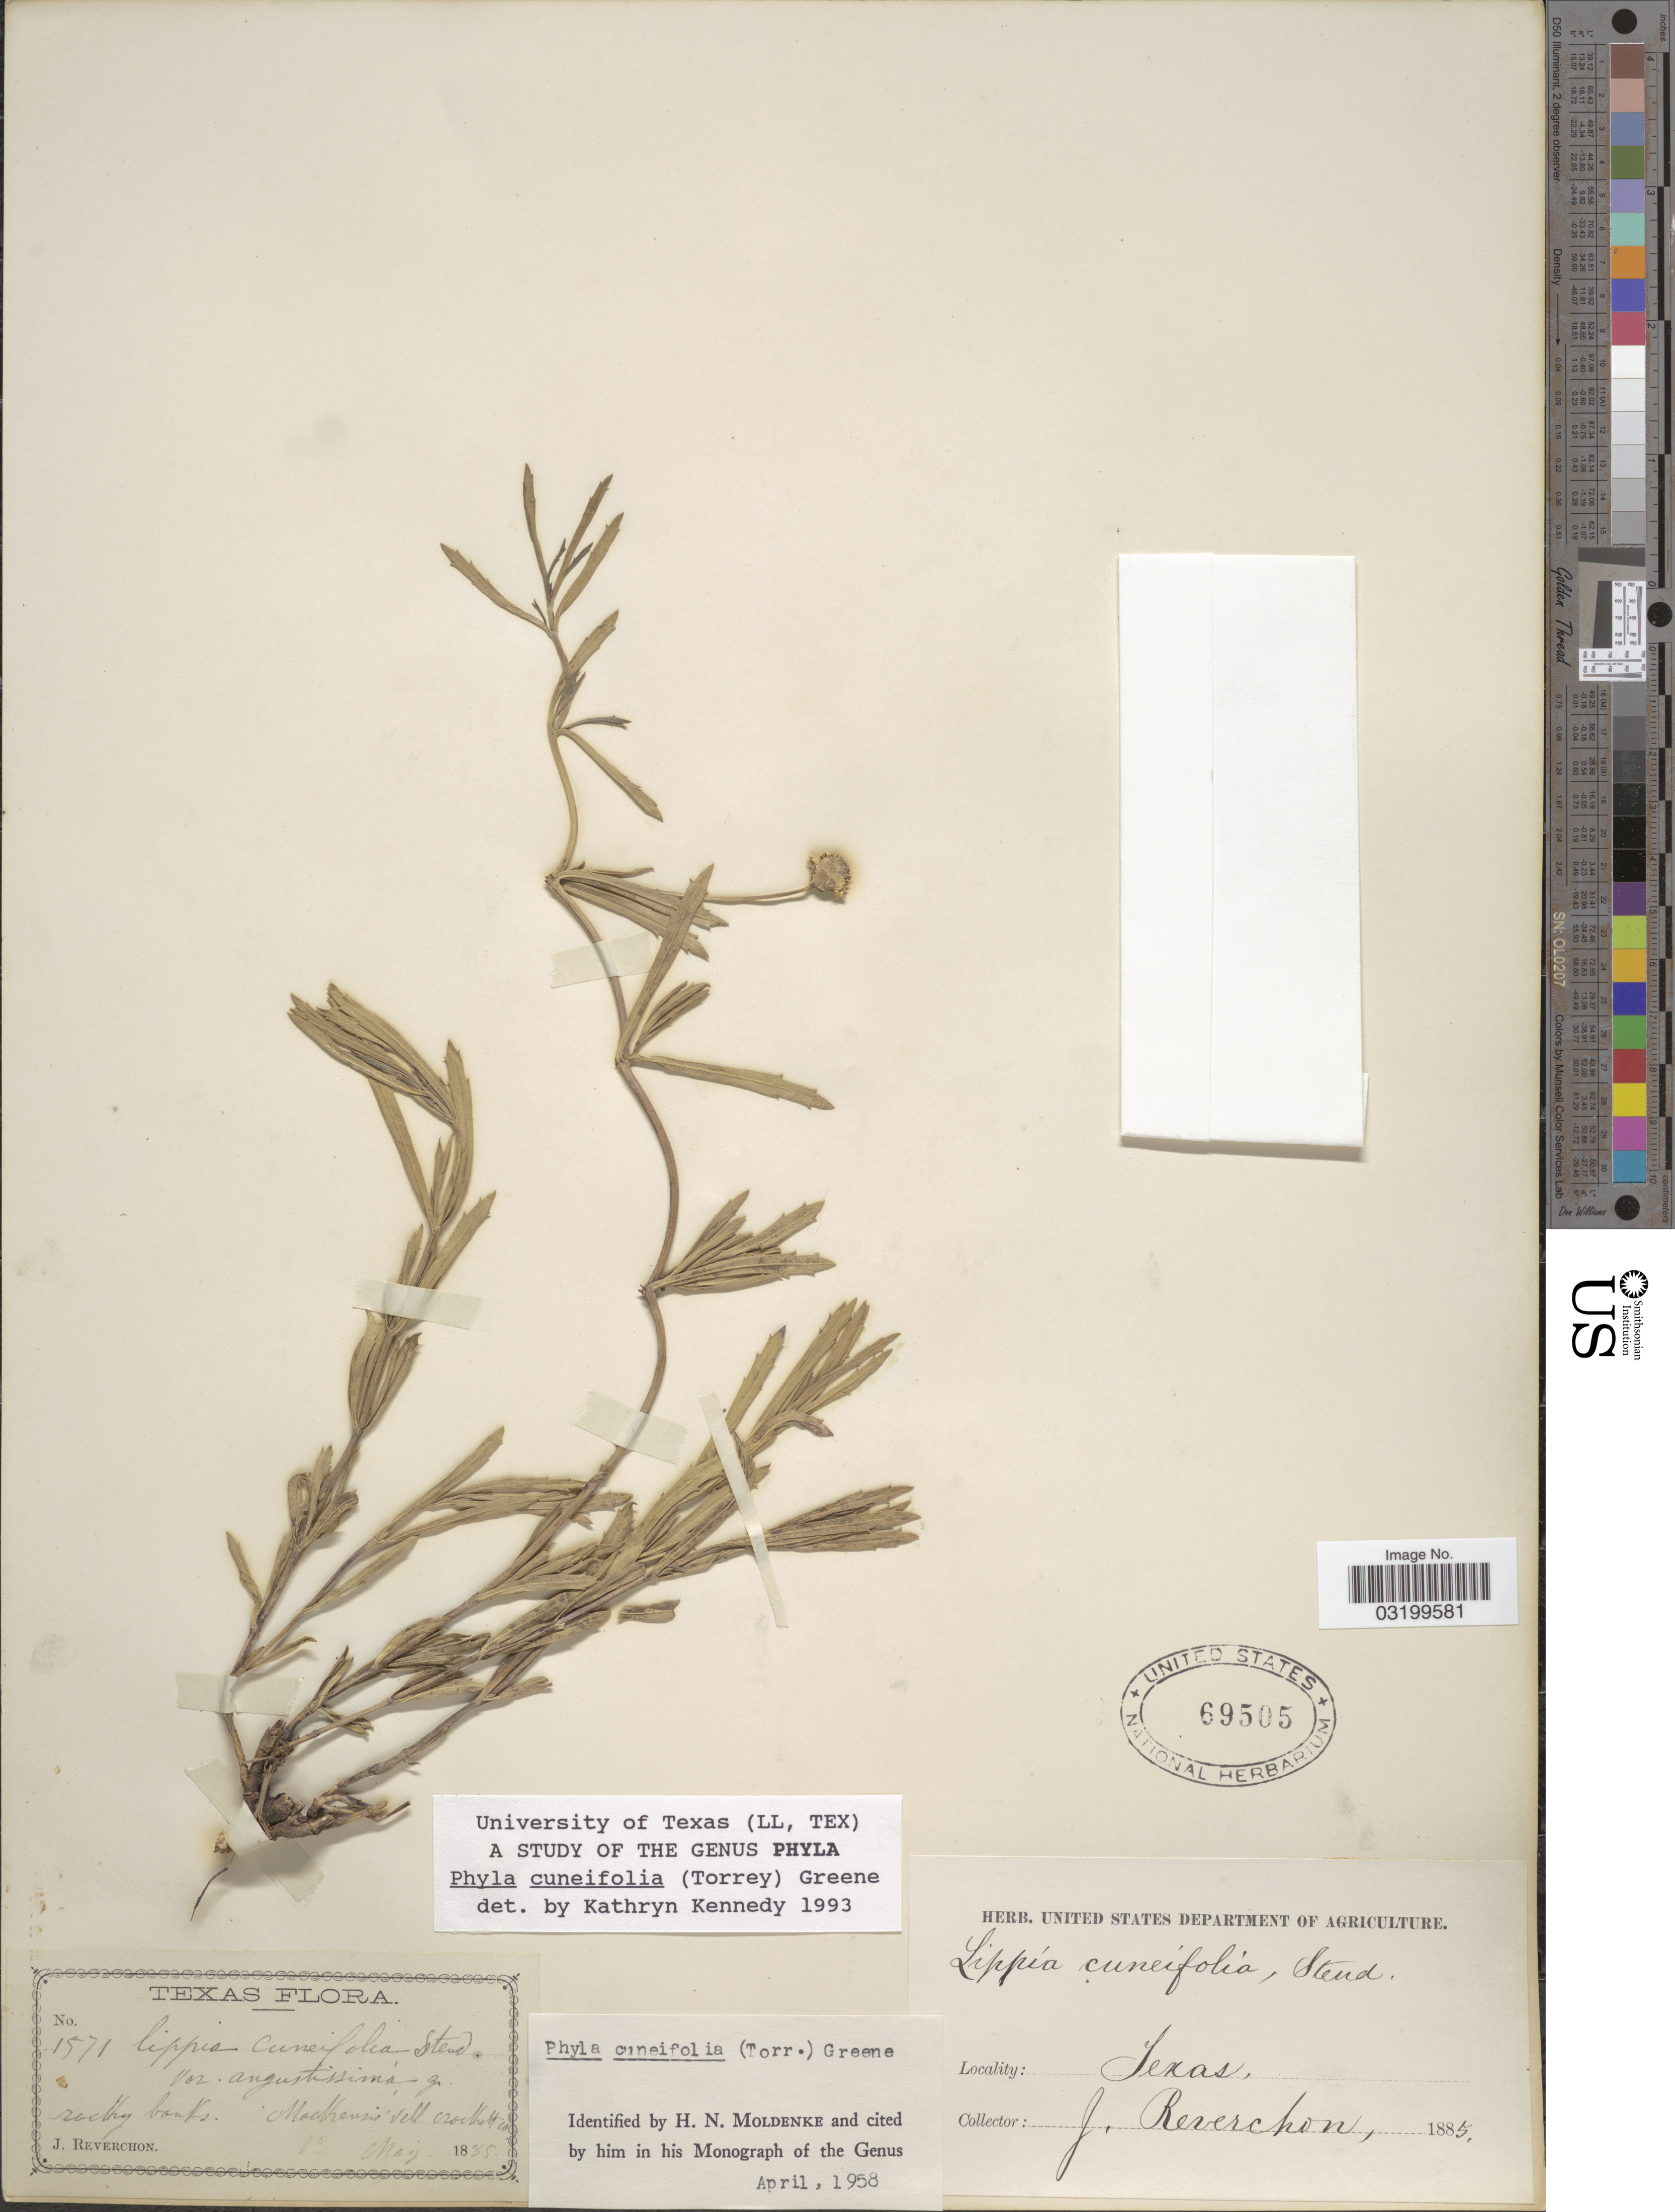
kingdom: Plantae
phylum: Tracheophyta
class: Magnoliopsida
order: Lamiales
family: Verbenaceae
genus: Phyla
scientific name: Phyla cuneifolia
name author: (Torr.) Greene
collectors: J. Reverchon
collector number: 1571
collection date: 1885-05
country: United States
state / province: Texas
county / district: Crockett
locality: Mackenzie's Well Crockett Co.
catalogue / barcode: US 69505